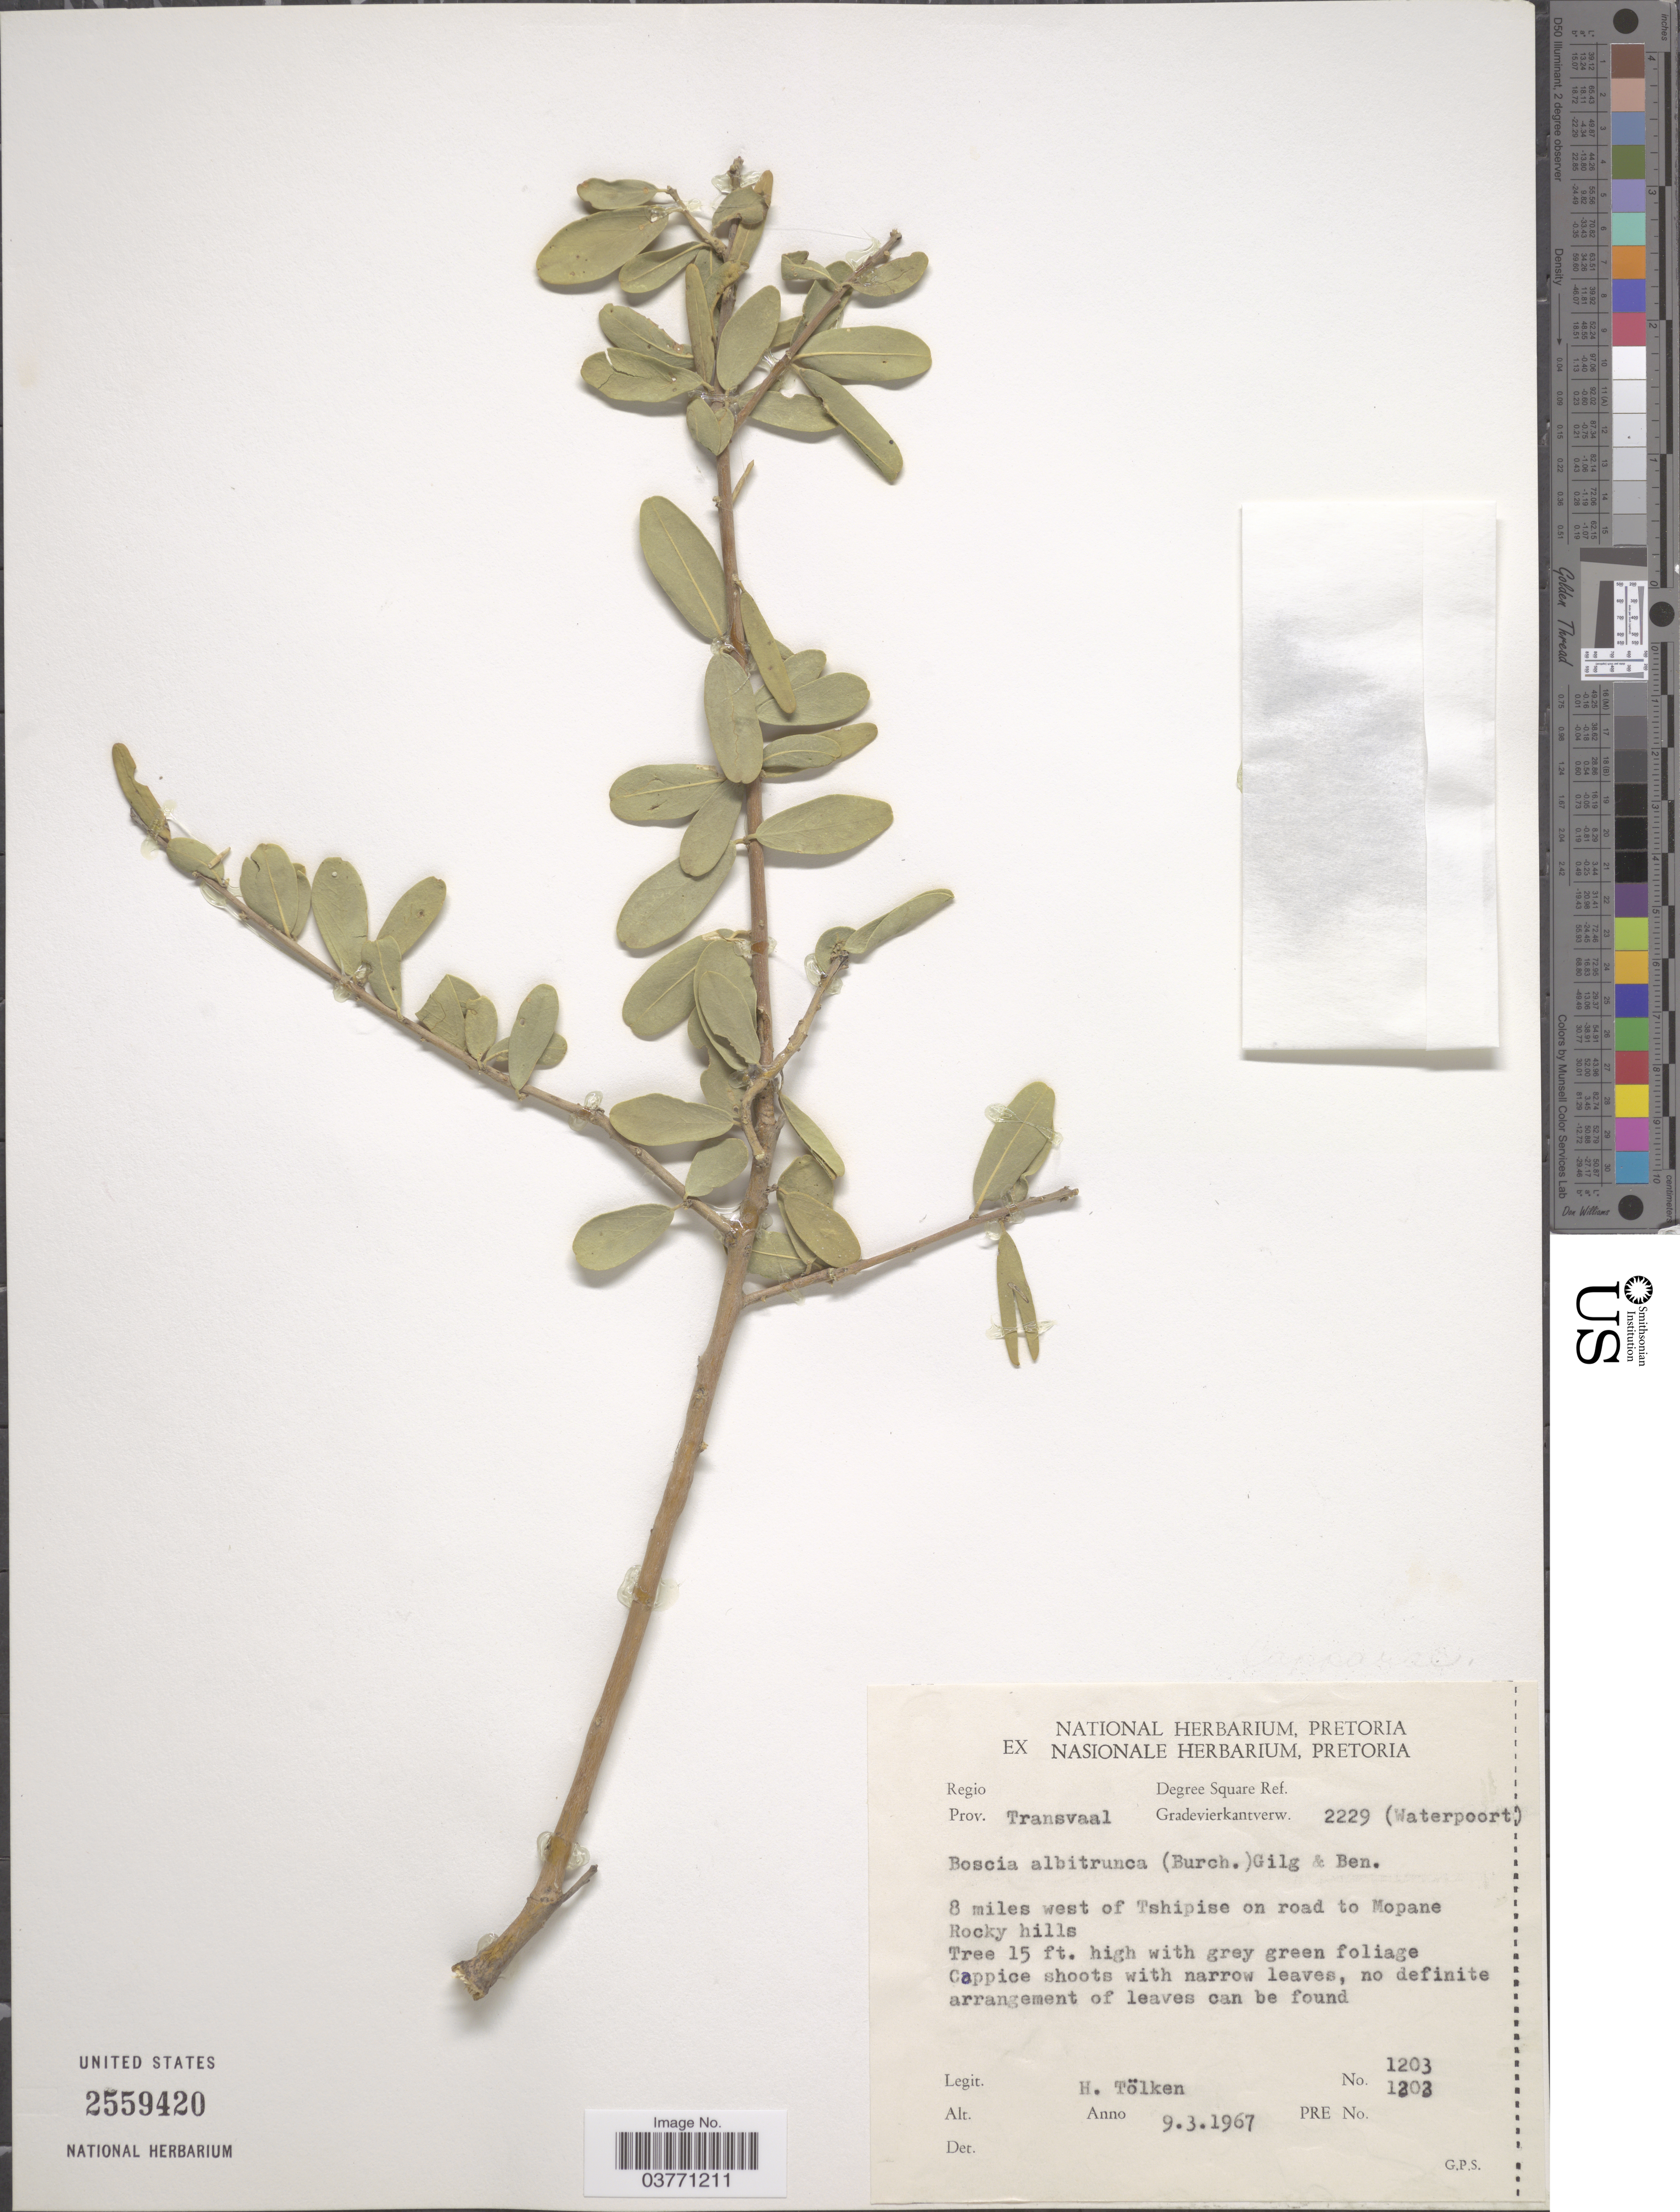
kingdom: Plantae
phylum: Tracheophyta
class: Magnoliopsida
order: Brassicales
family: Capparaceae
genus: Boscia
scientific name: Boscia albitrunca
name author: (Burch.) Gilg & Gilg-Ben.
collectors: H. R. Tölken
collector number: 1203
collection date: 1967-03-09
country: South Africa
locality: Prov. Transvaal. Gradevierkantverw. 2229 (Waterpoort). 8 miles west of Tshipise on road to Mopane Rocky hills.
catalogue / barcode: US 2559420